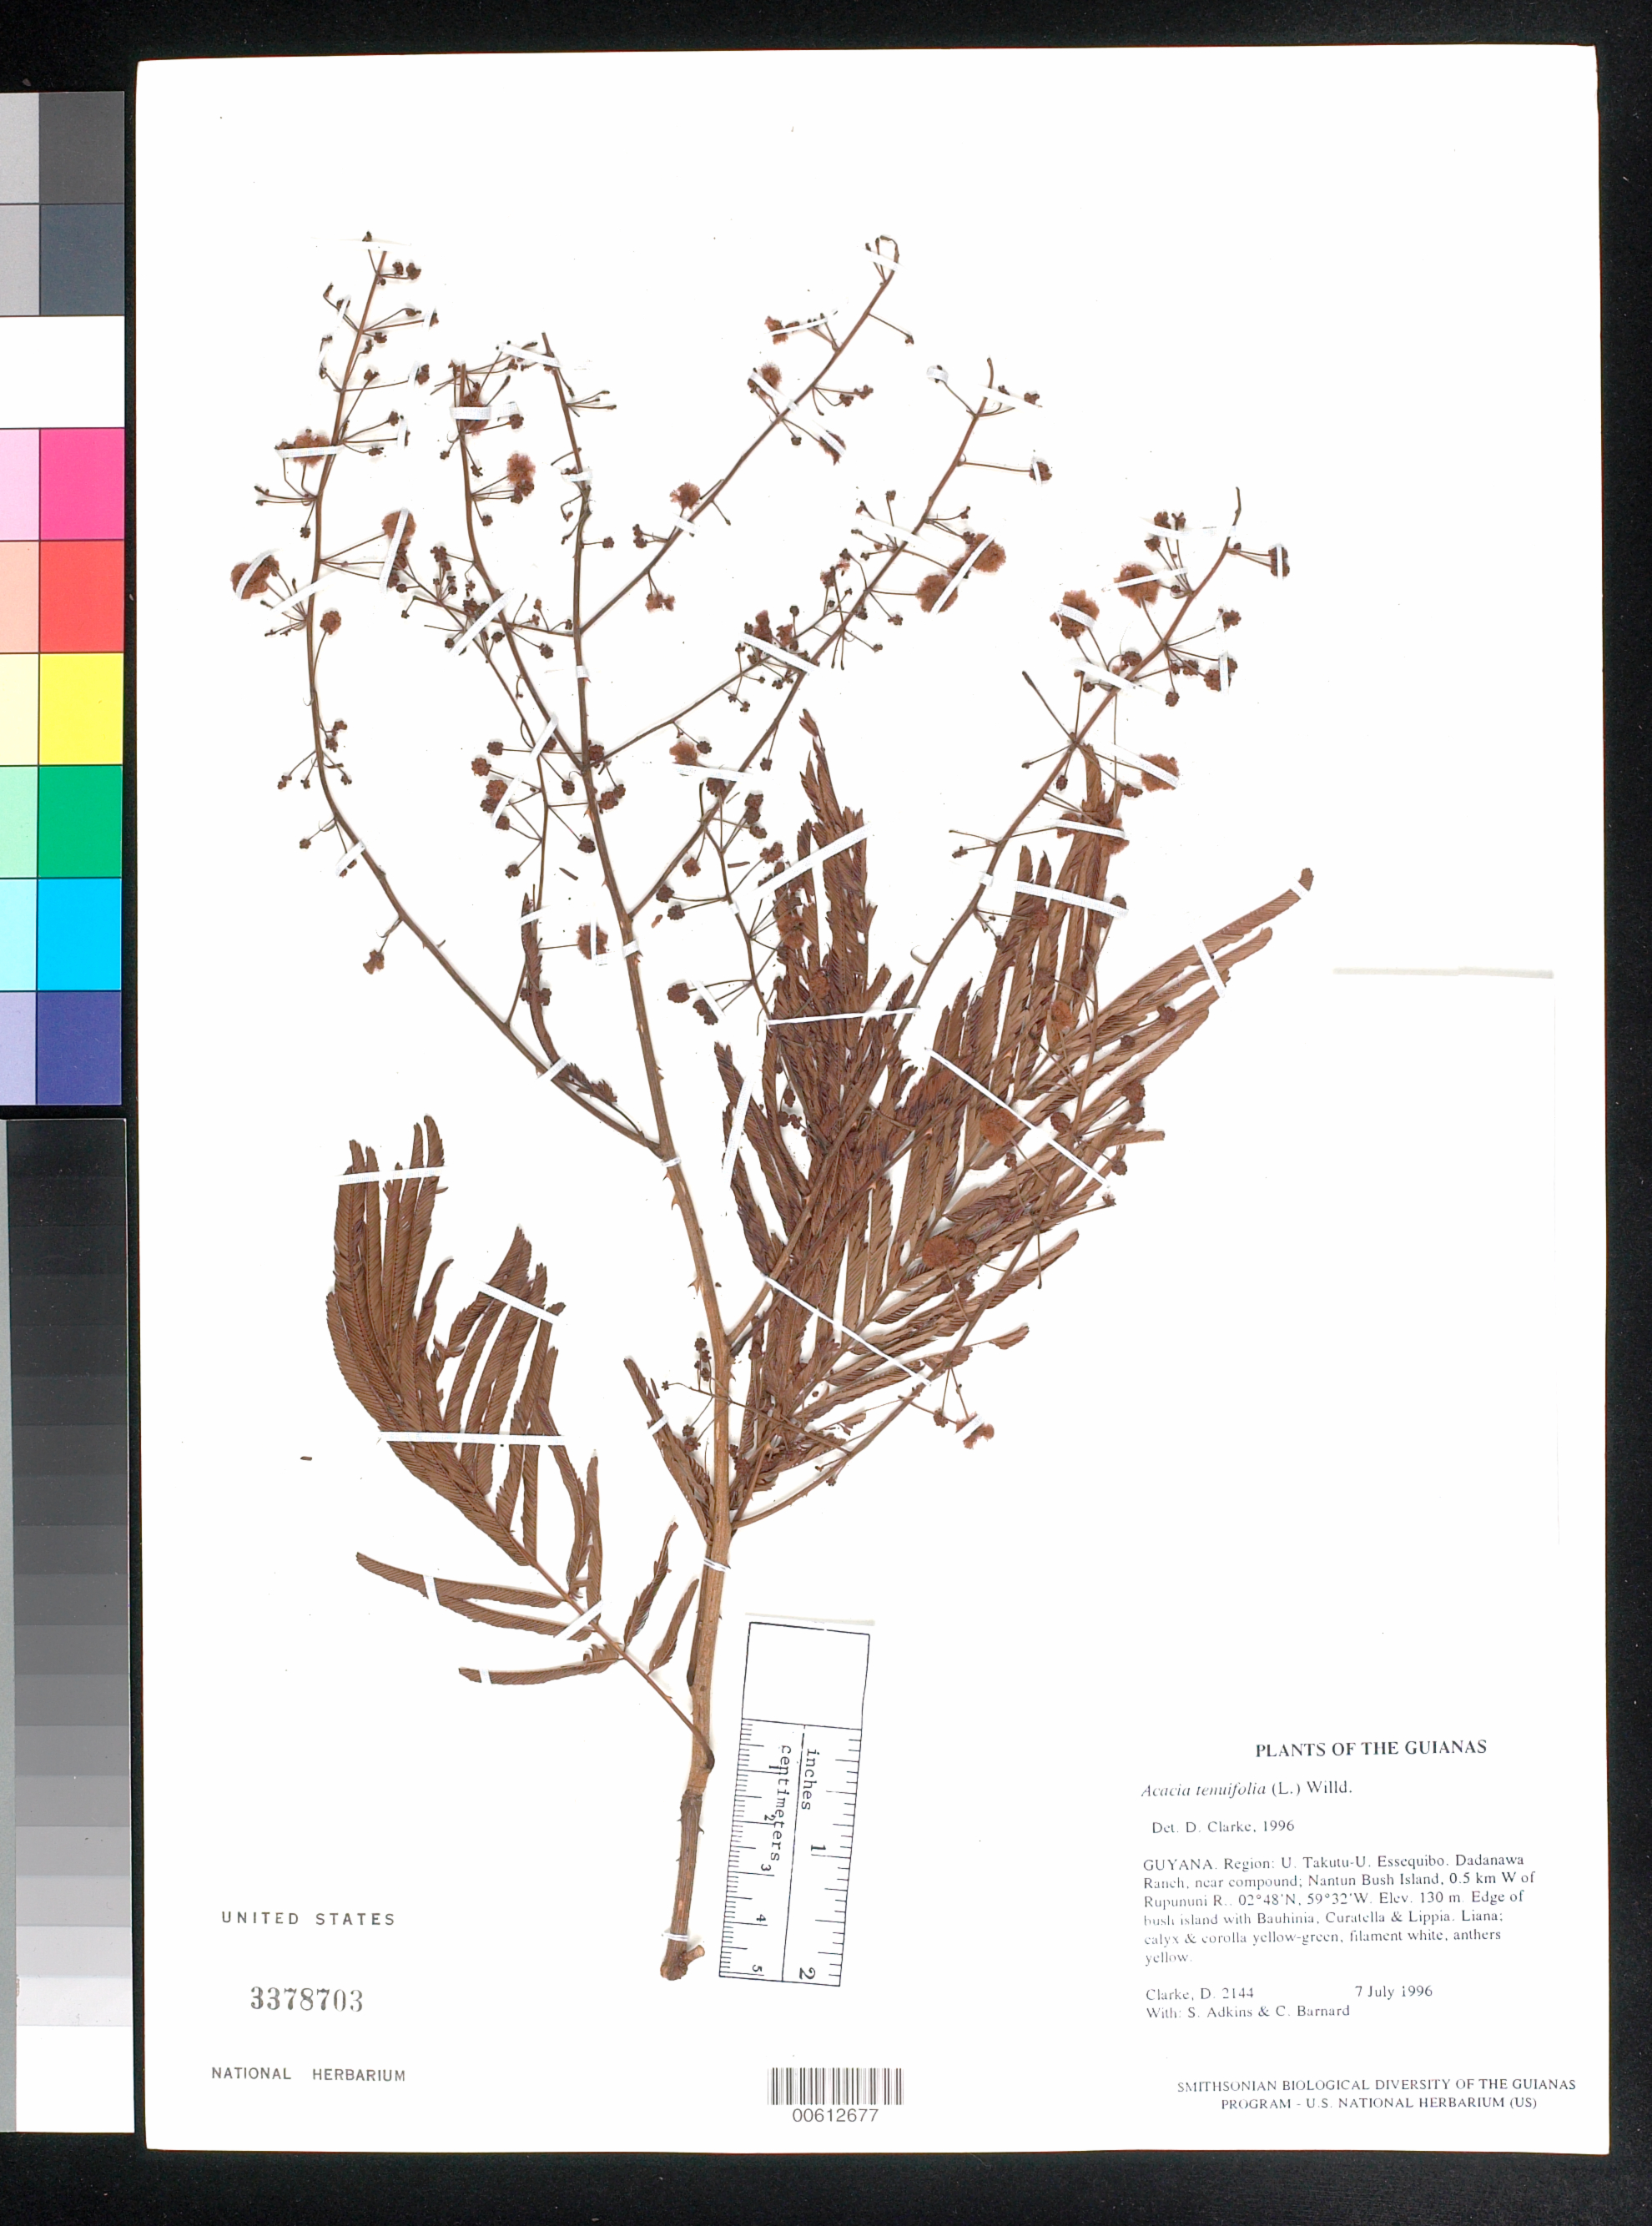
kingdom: Plantae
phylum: Tracheophyta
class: Magnoliopsida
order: Fabales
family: Fabaceae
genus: Senegalia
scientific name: Senegalia tenuifolia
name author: (L.) Britton & Rose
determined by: Strong, M. T., (US), Smithsonian Institution - National Museum of Natural History (UNITED STATES)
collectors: H. D. Clarke, S. Adkins & C. Bernard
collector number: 2144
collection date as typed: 7 July 1996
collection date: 1996-07-07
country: Guyana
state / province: U. Takutu-U. Essequibo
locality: Dadanawa Ranch, near compound; Nantun Bush Island, 0.5 km W of Rupununi R.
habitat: Edge of bush island with Bauhinia, Curatella & Lippia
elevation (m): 130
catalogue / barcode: US 3378703